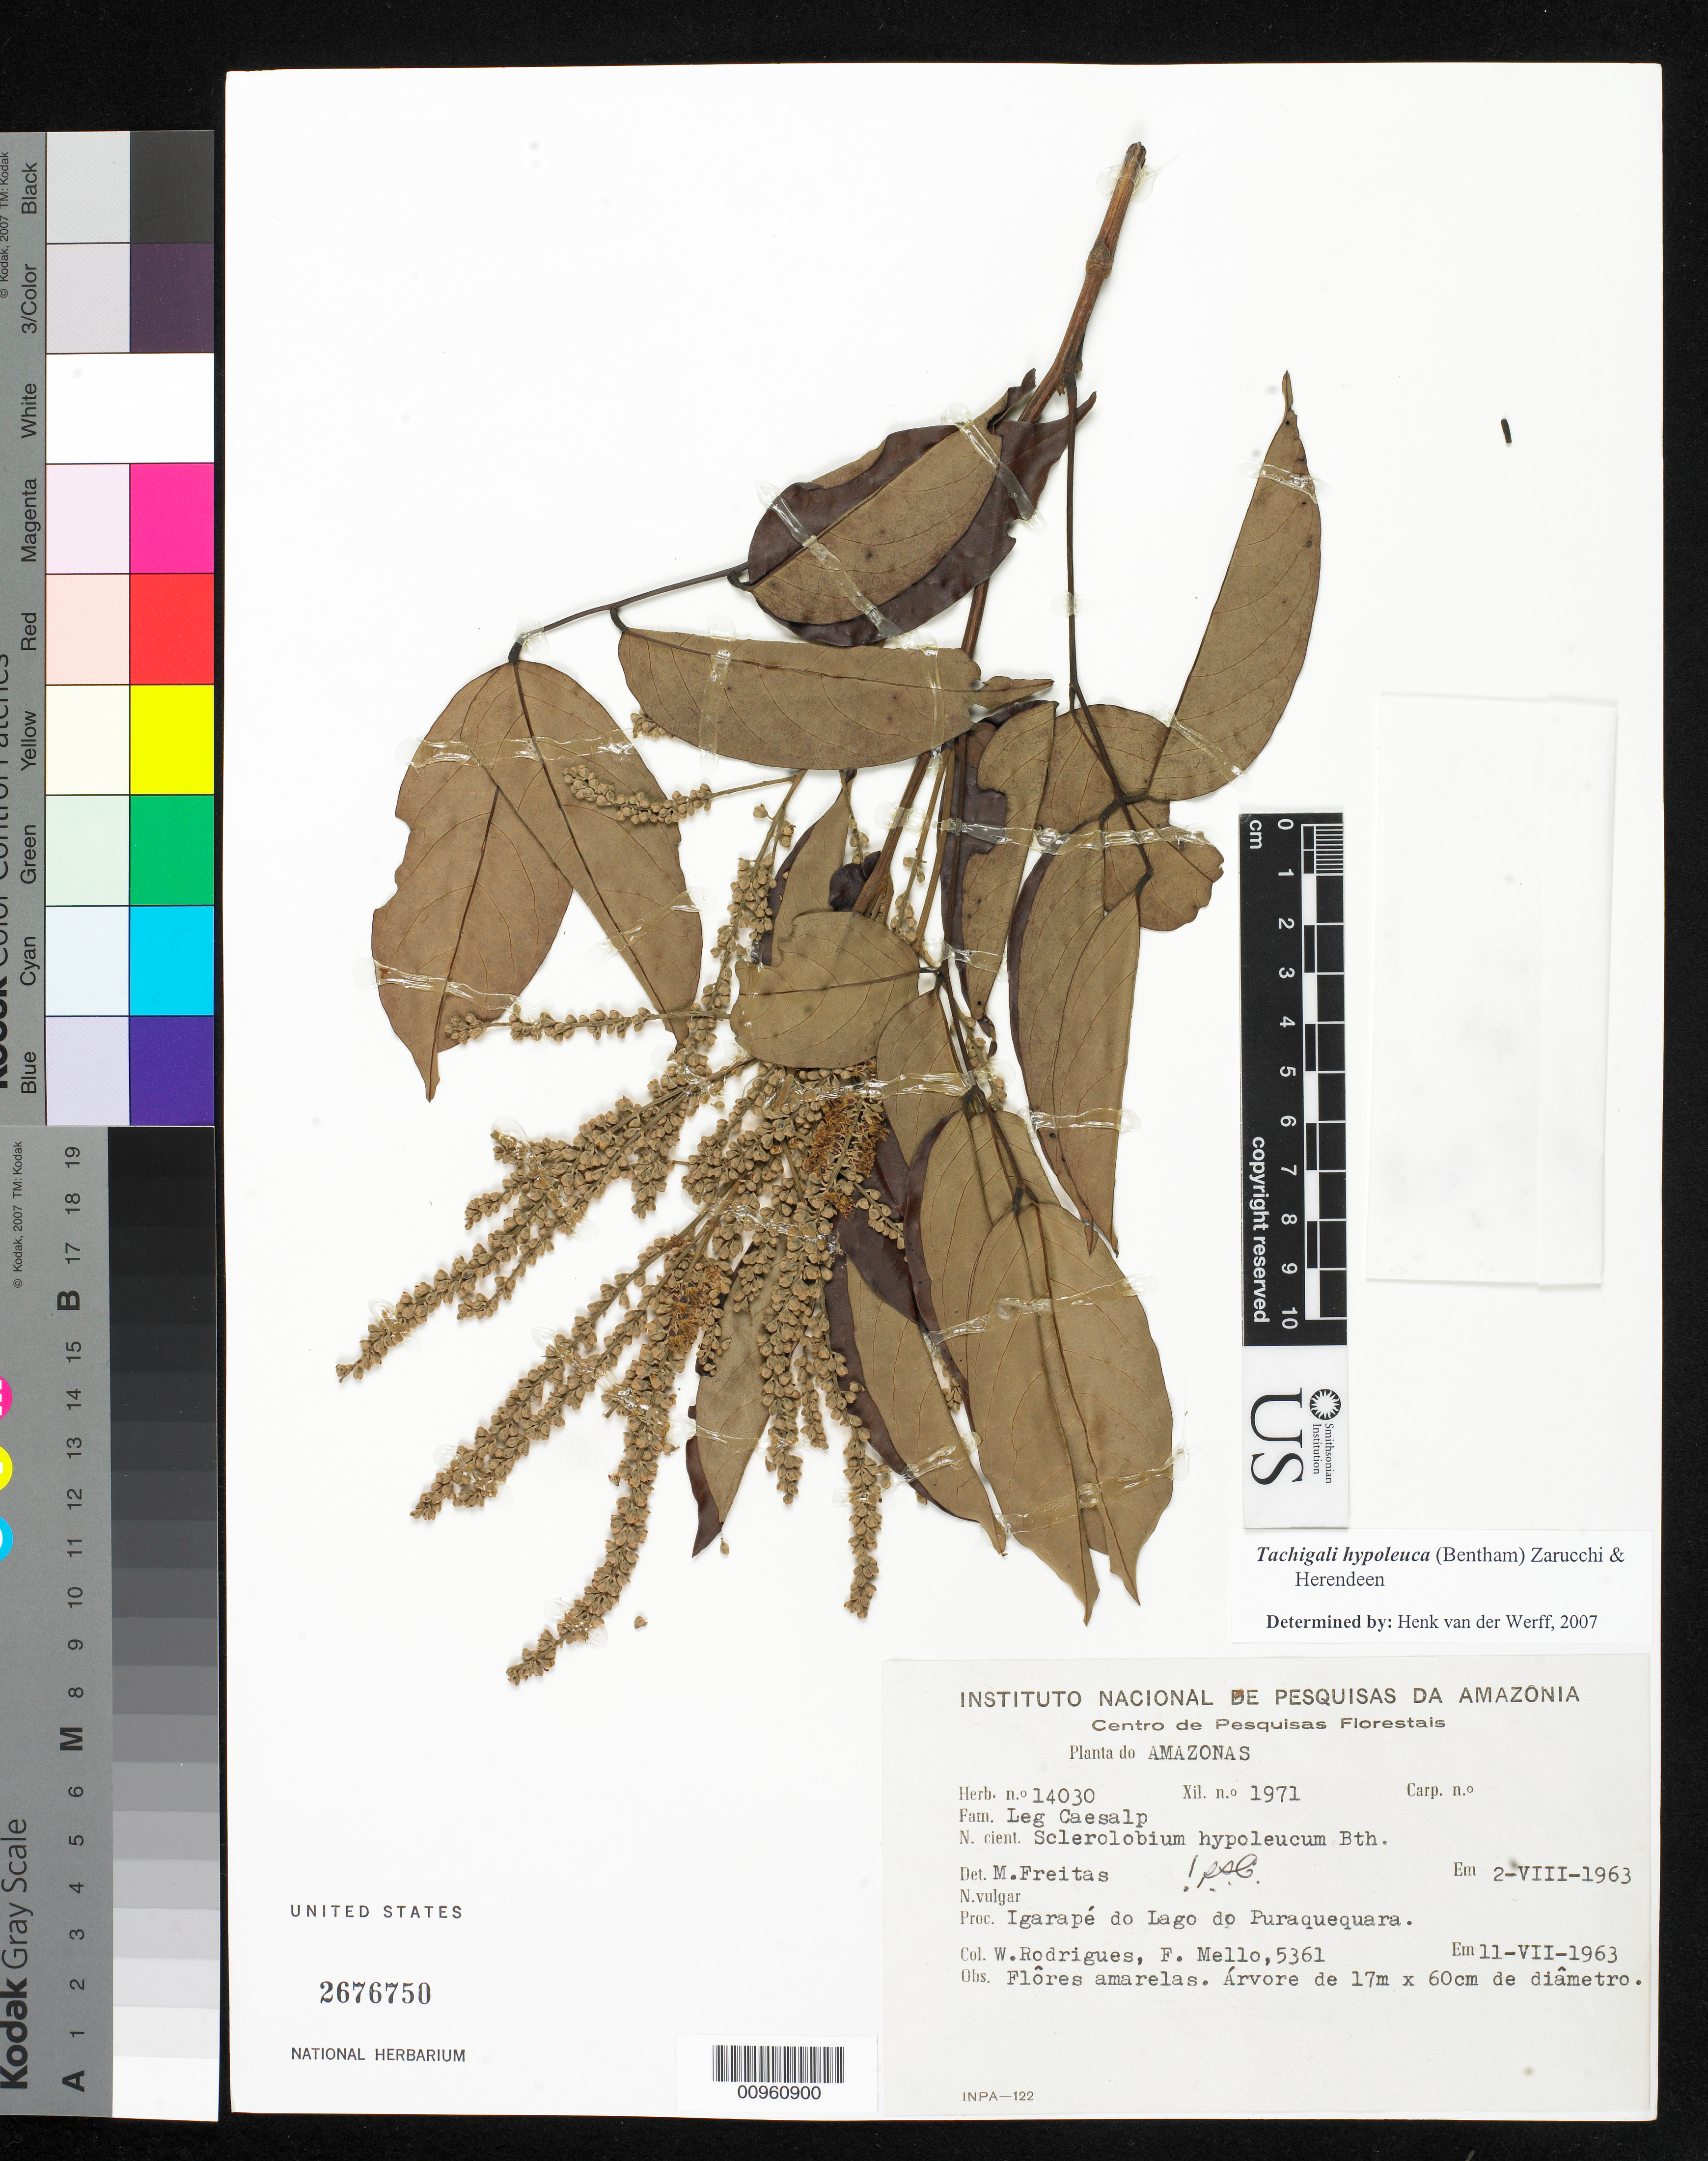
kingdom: Plantae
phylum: Tracheophyta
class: Magnoliopsida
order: Fabales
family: Fabaceae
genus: Tachigali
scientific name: Tachigali hypoleuca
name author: (Benth.) Zarucchi & Herend.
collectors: W. A. Rodrigues & F. Mello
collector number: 5361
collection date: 1963-07-11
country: Brazil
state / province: Amazonas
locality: Igarape do Lago do Puraquequara, Planta do Amazonas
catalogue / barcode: US 2676750